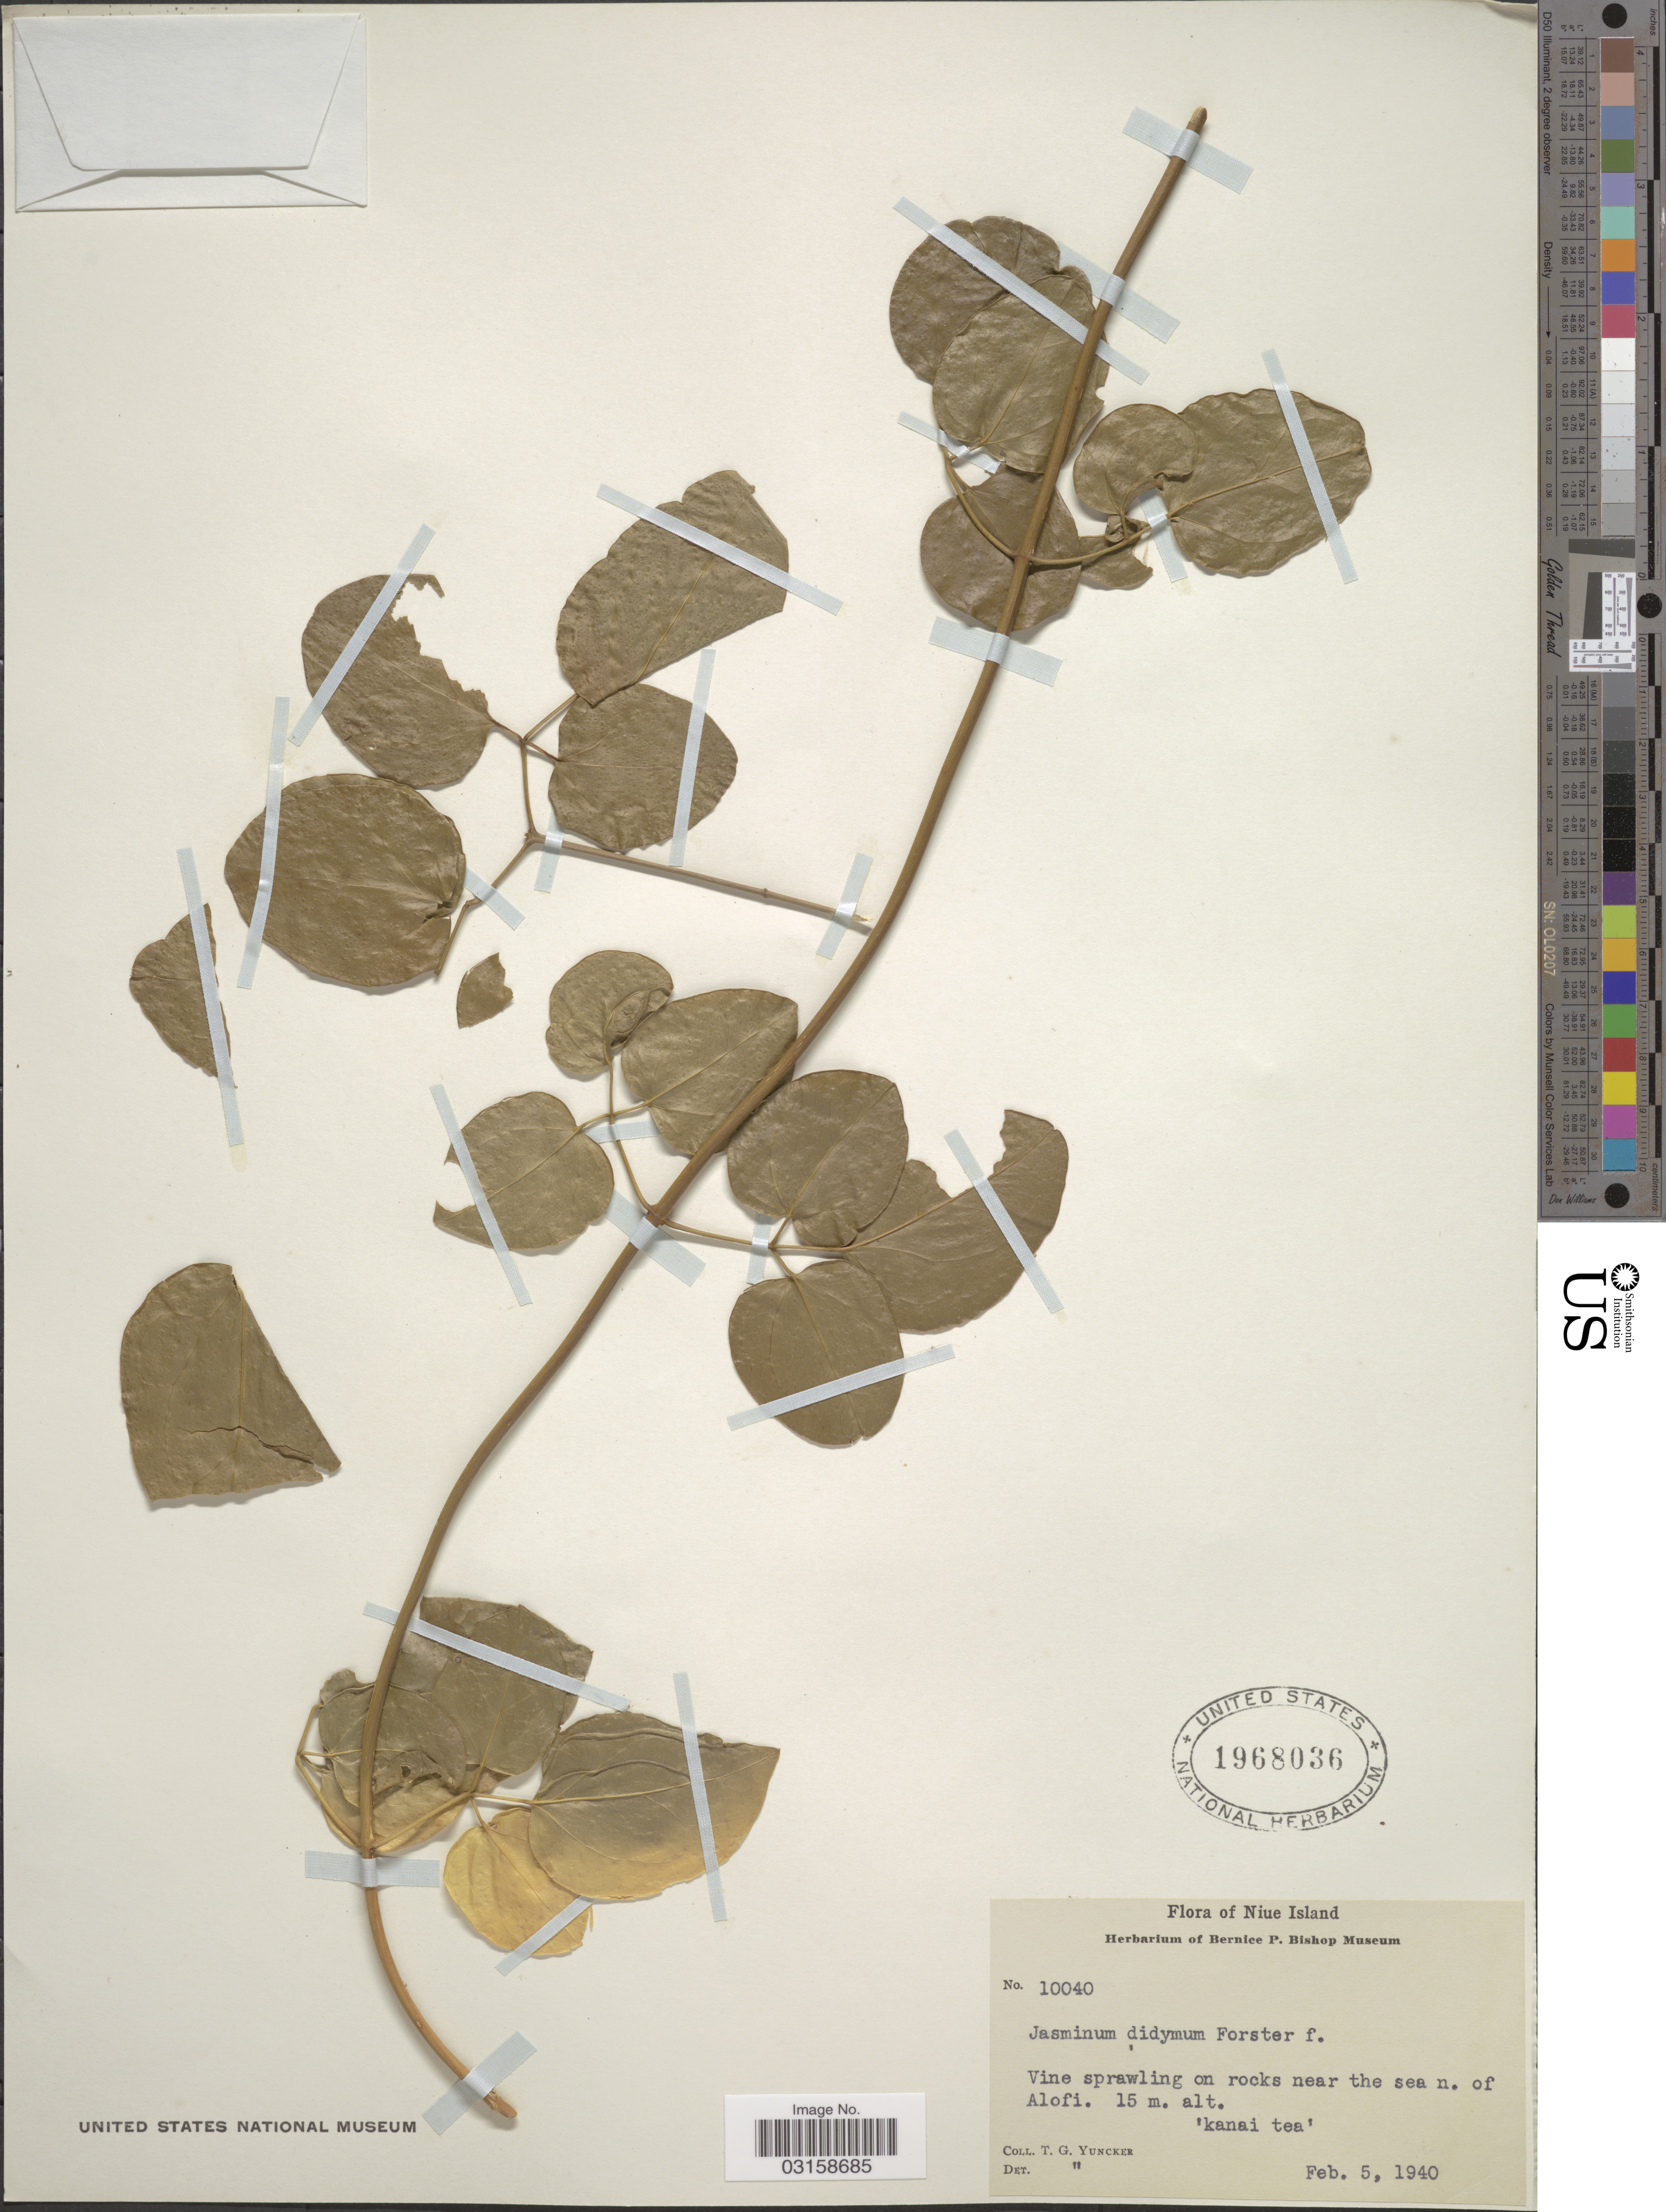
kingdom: Plantae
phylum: Tracheophyta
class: Magnoliopsida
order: Lamiales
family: Oleaceae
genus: Jasminum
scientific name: Jasminum didymum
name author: G. Forst.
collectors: T. G. Yuncker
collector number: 10040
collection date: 1940-02-05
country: Niue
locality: Near the sea n. of Alofi.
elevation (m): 15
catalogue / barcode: US 1968036